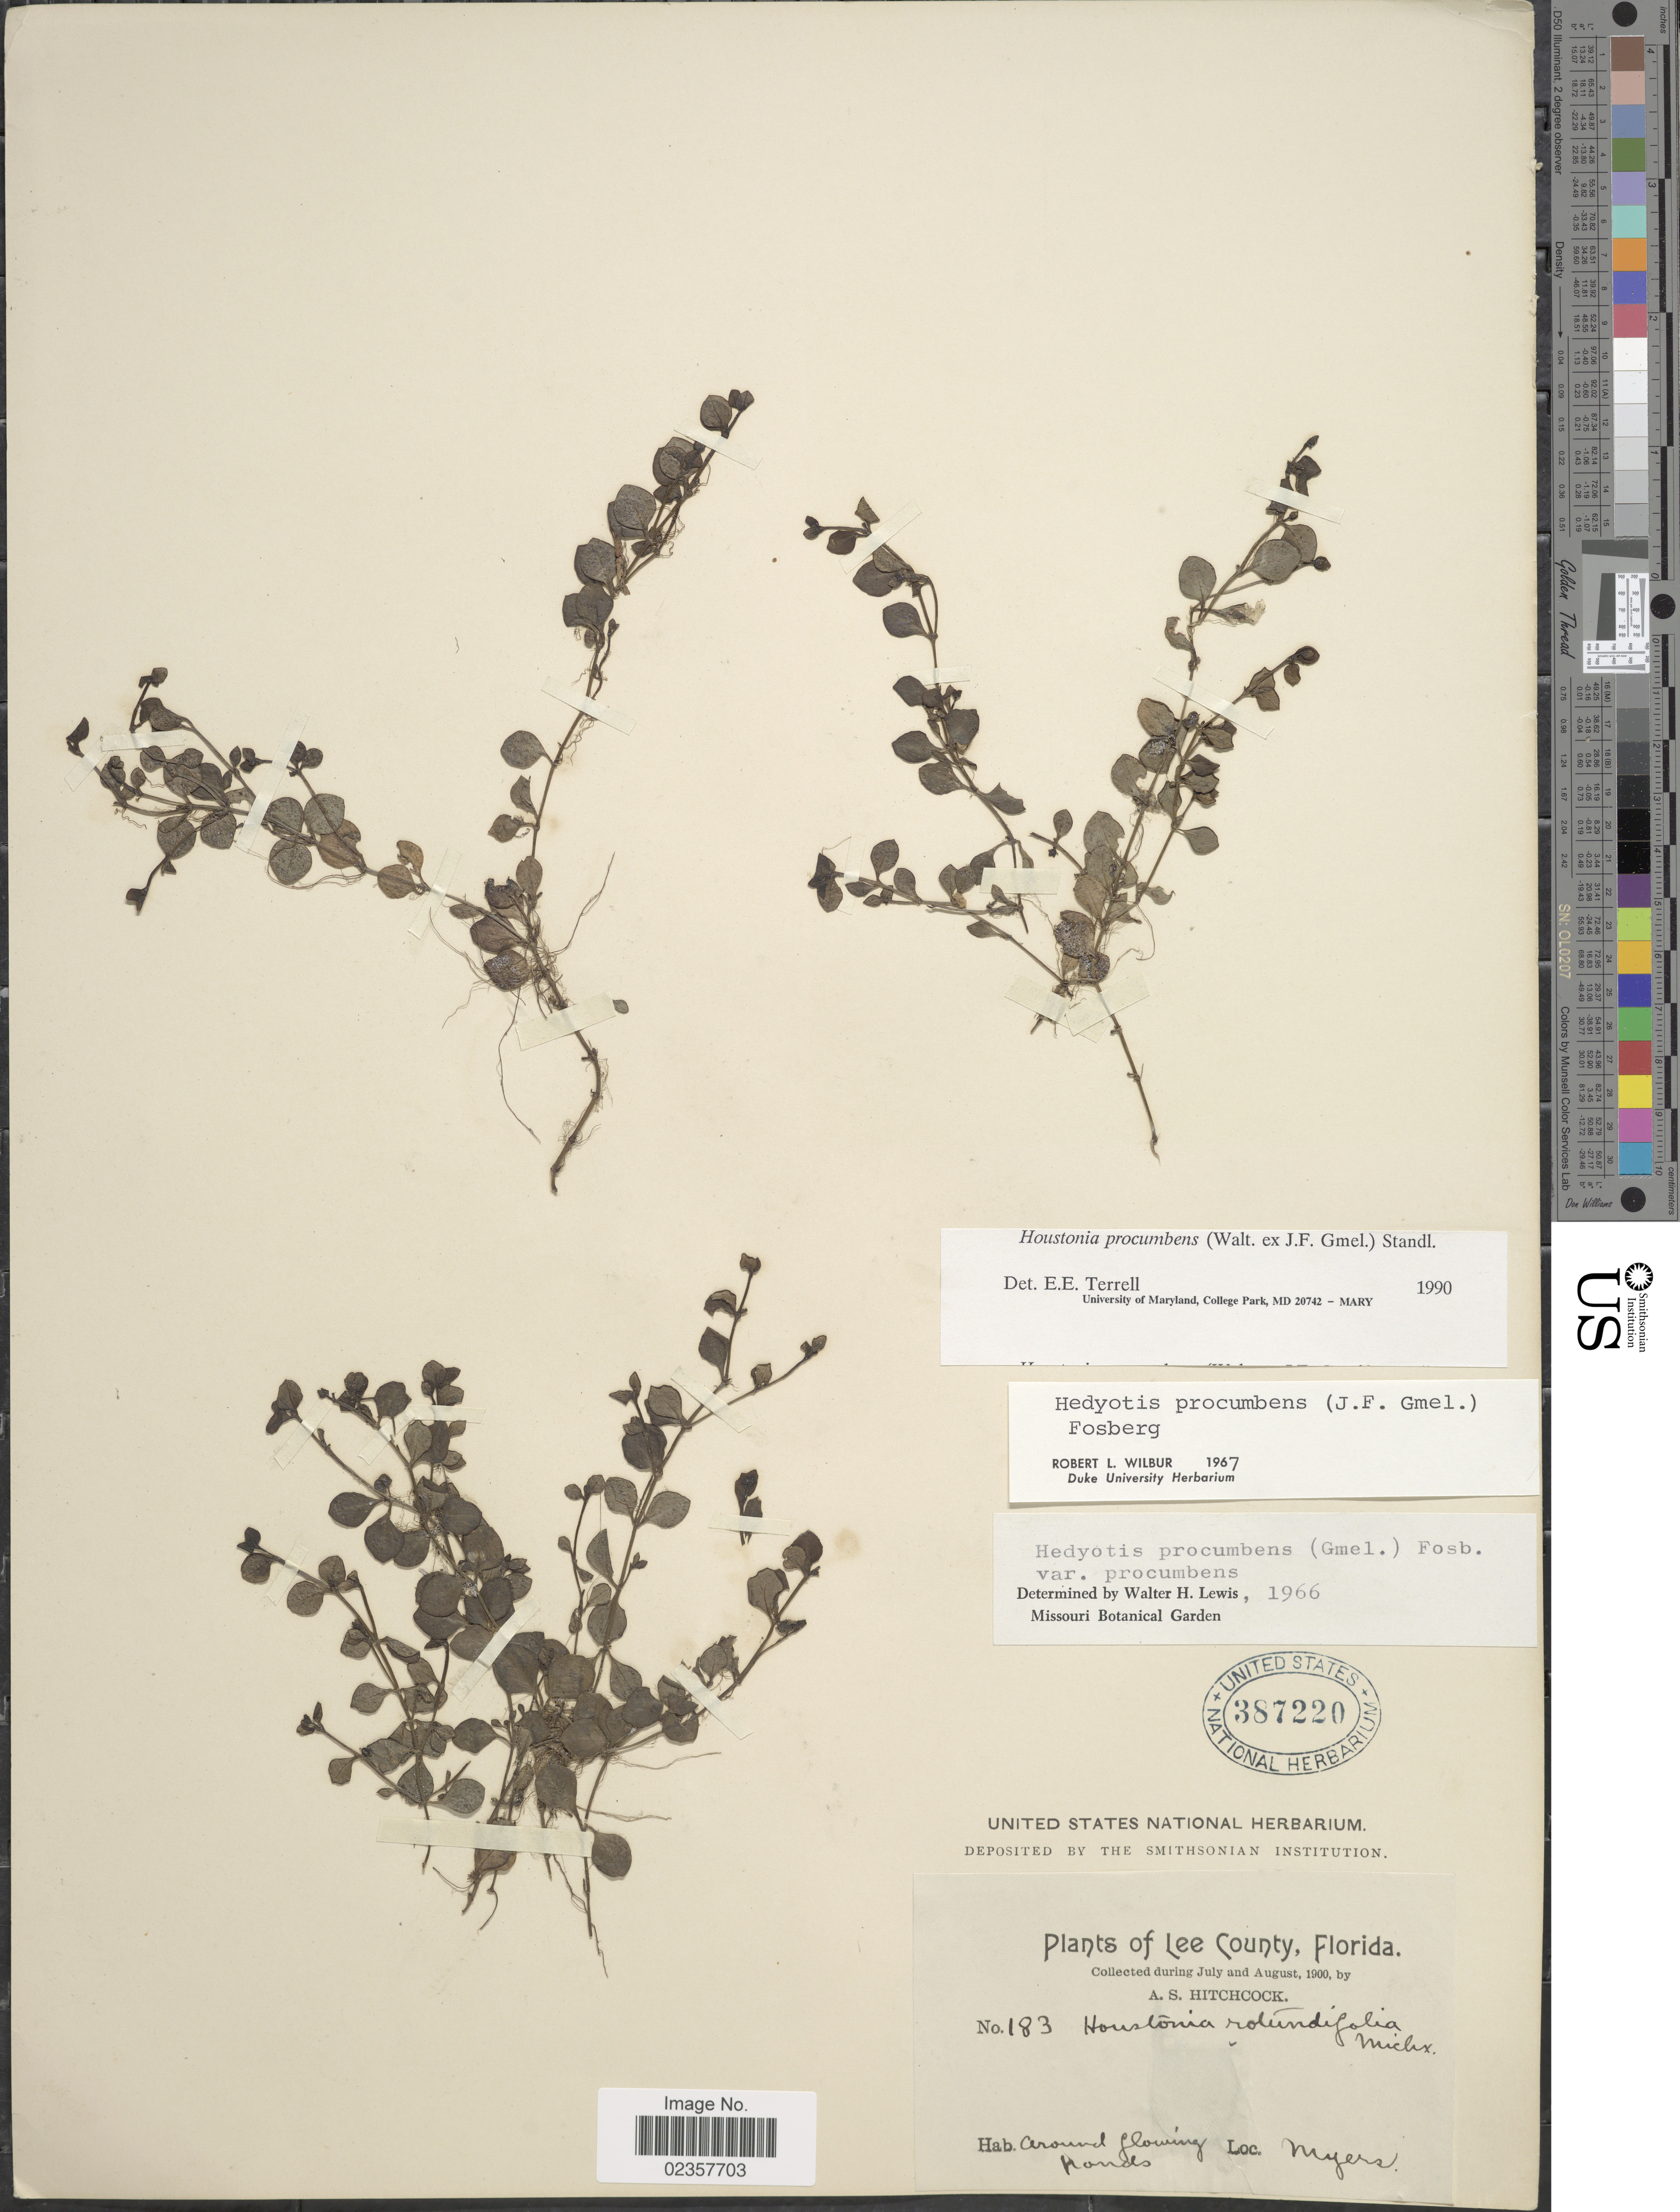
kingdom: Plantae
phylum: Tracheophyta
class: Magnoliopsida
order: Gentianales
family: Rubiaceae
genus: Houstonia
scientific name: Houstonia procumbens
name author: (Walter ex J.F. Gmel.) Standl.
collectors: A. S. Hitchcock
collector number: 183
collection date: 1900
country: United States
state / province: Florida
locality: Lee County, Florida.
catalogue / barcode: US 387220